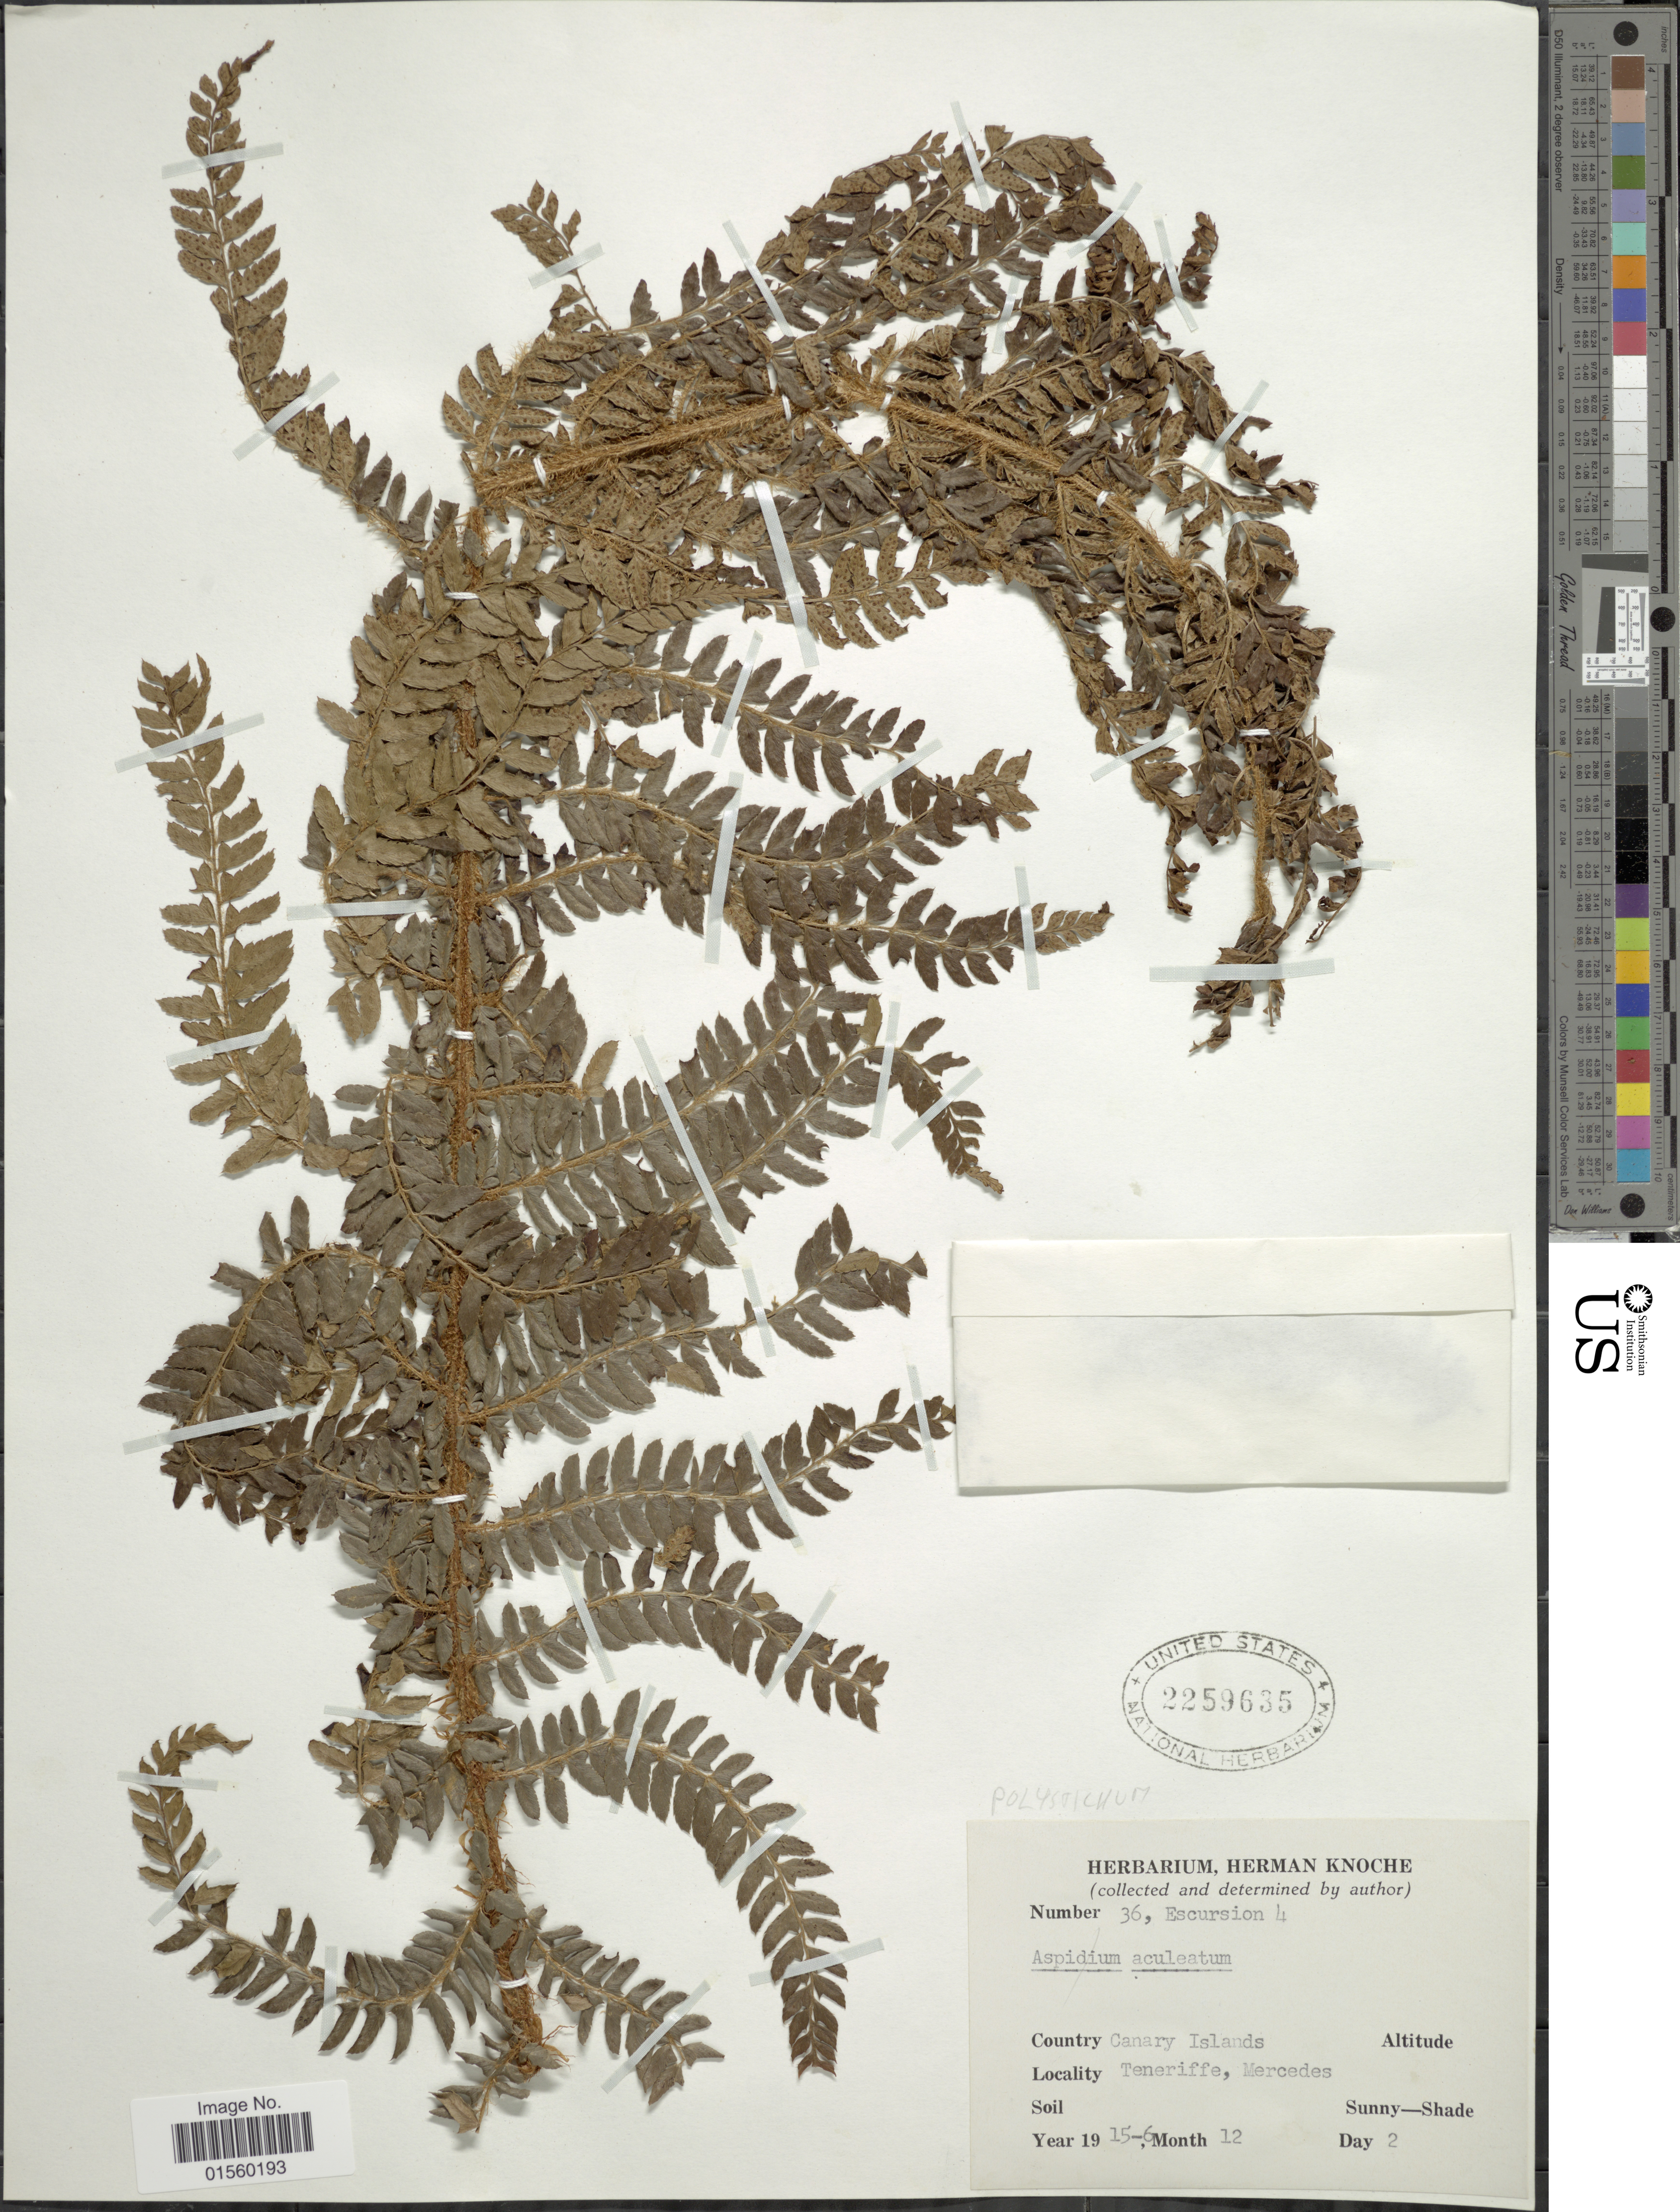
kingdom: Plantae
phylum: Tracheophyta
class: Polypodiopsida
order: Polypodiales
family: Dryopteridaceae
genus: Polystichum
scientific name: Polystichum setiferum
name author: (Forssk.) Moore ex Woynar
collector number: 36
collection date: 1915-12-02/1916-12-02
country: Spain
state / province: Canarias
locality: Canary Islands, Teneriffe, Mercedes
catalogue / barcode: US 2259635